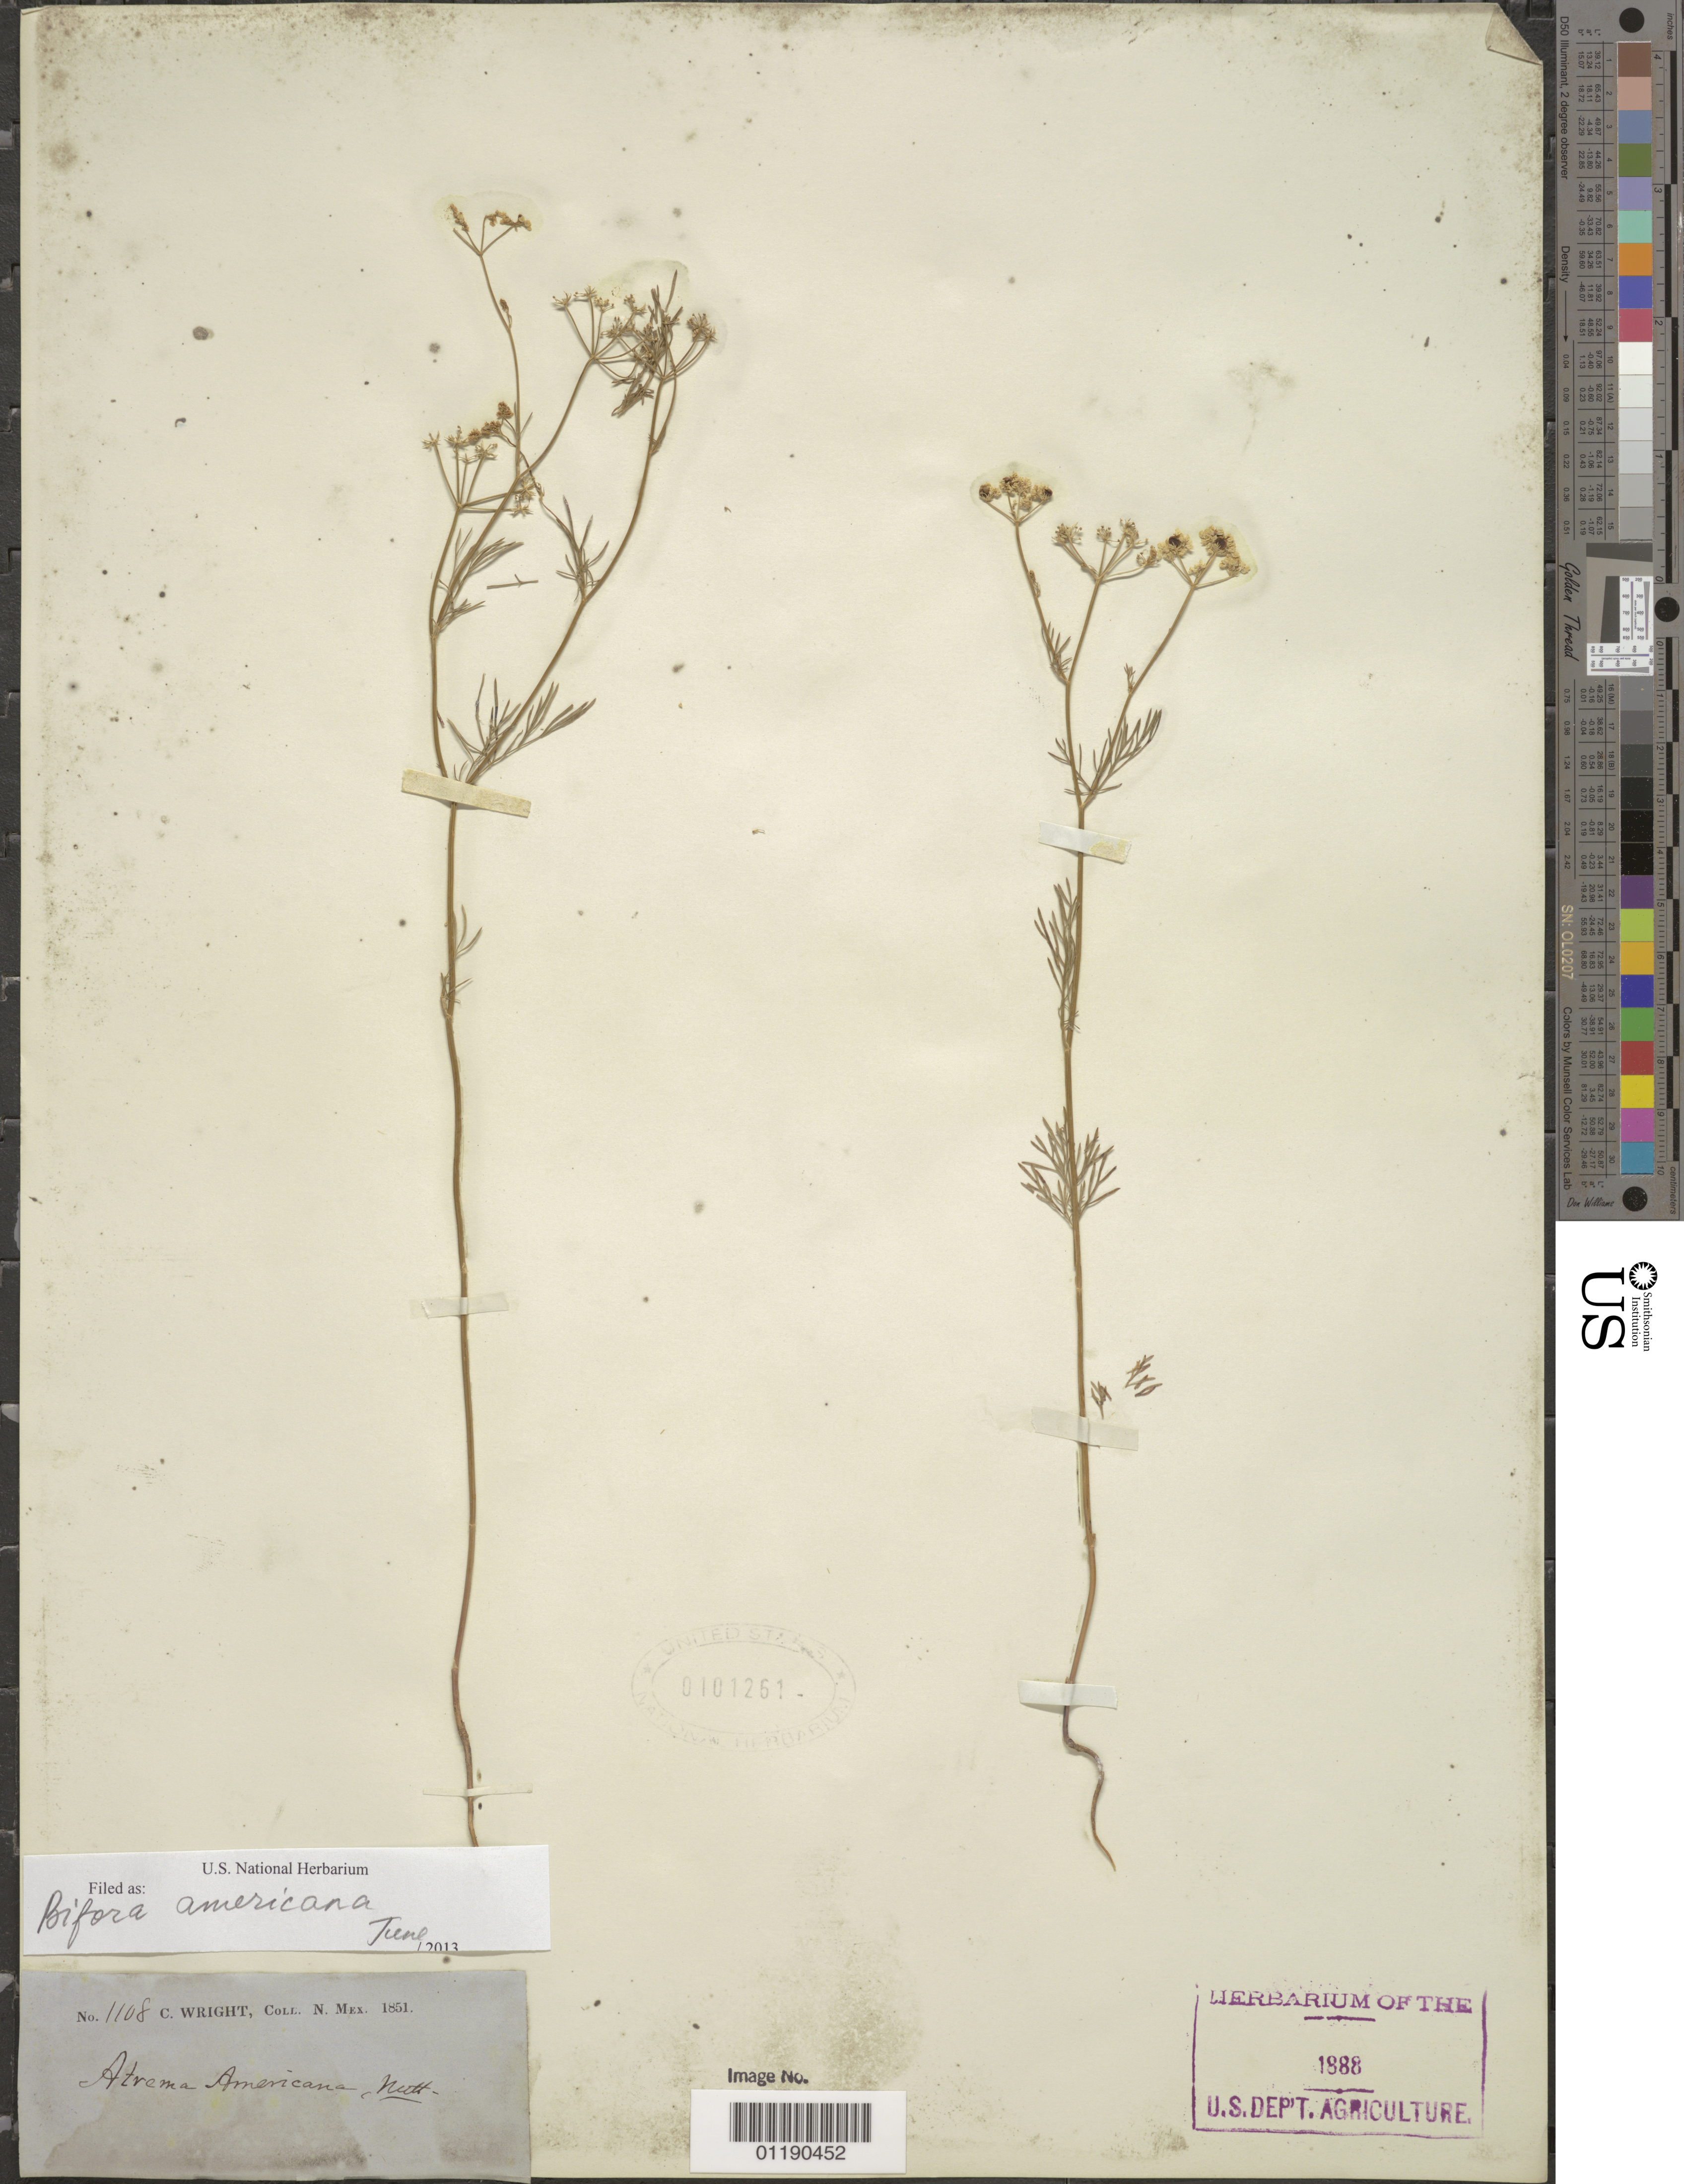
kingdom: Plantae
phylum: Tracheophyta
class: Magnoliopsida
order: Apiales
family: Apiaceae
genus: Bifora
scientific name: Bifora americana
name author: (DC.) Benth. & Hook. f. ex S. Watson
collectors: C. Wright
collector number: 1108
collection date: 1851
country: United States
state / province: New Mexico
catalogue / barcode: US 101261